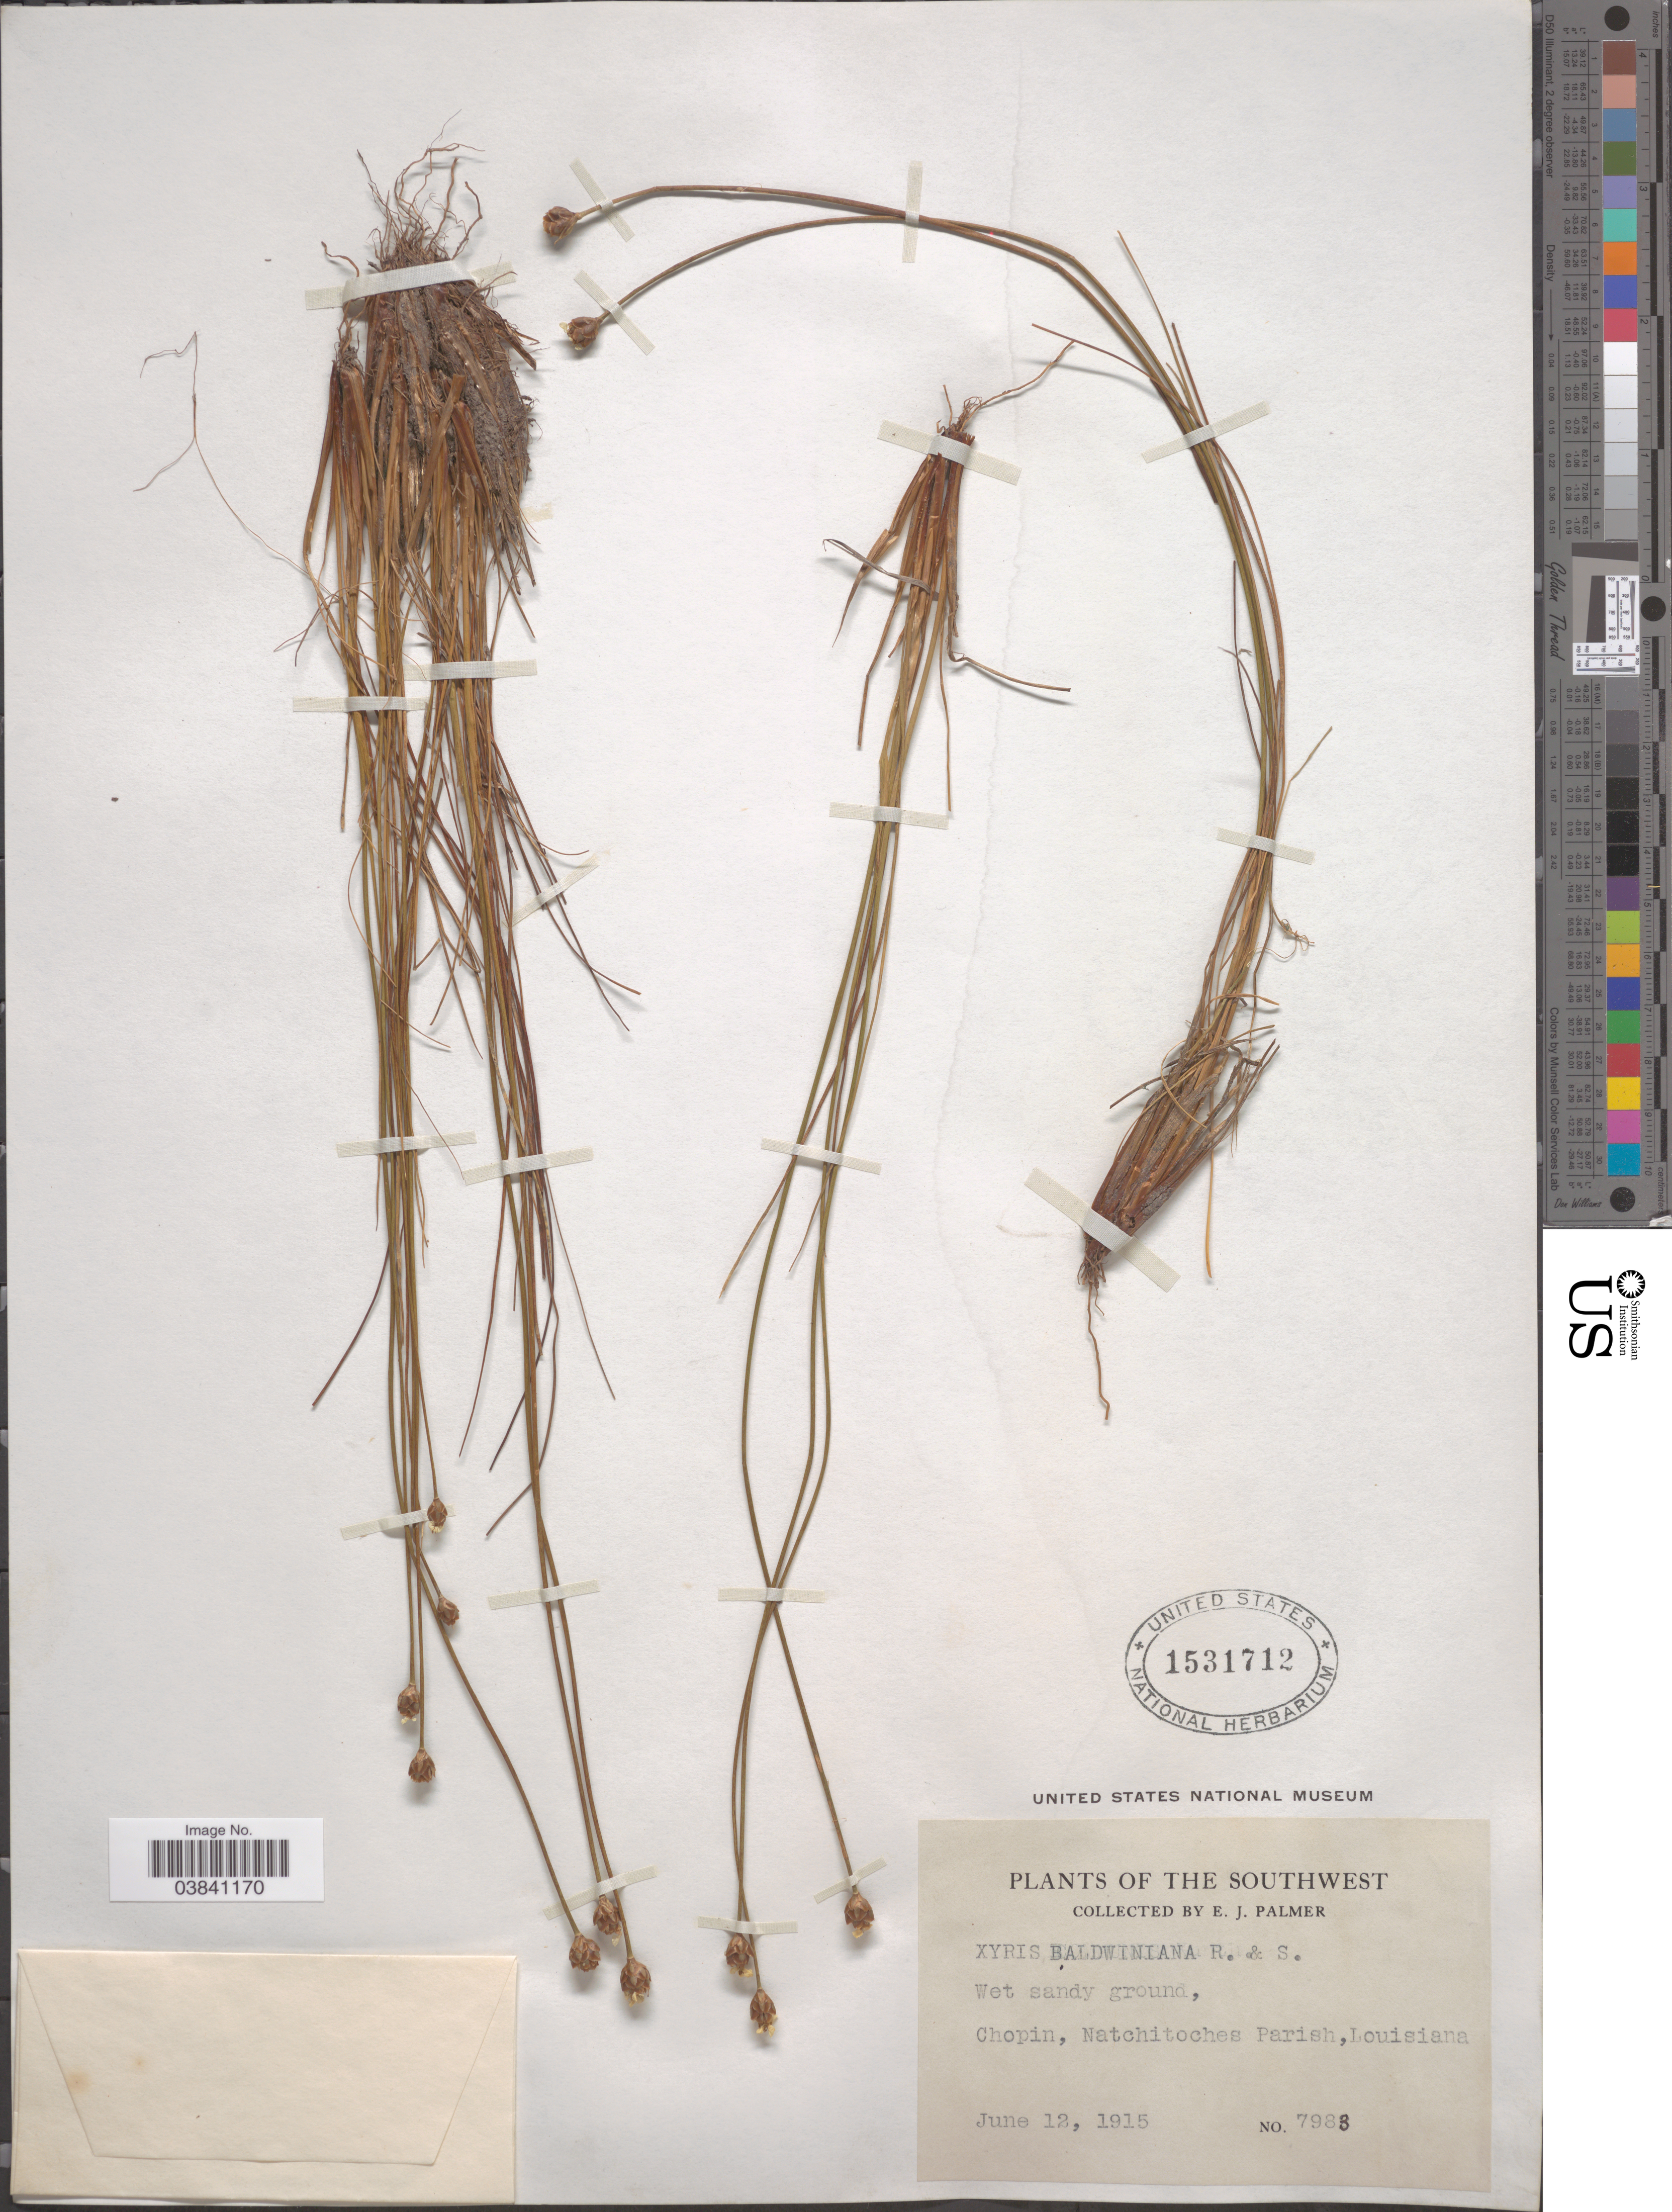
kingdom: Plantae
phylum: Tracheophyta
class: Liliopsida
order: Poales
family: Xyridaceae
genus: Xyris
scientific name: Xyris baldwiniana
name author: Schult.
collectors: E. J. Palmer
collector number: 7983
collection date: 1915-06-12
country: United States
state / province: Louisiana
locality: Southwest. Chopin, Natchitoches Parish.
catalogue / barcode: US 1531712